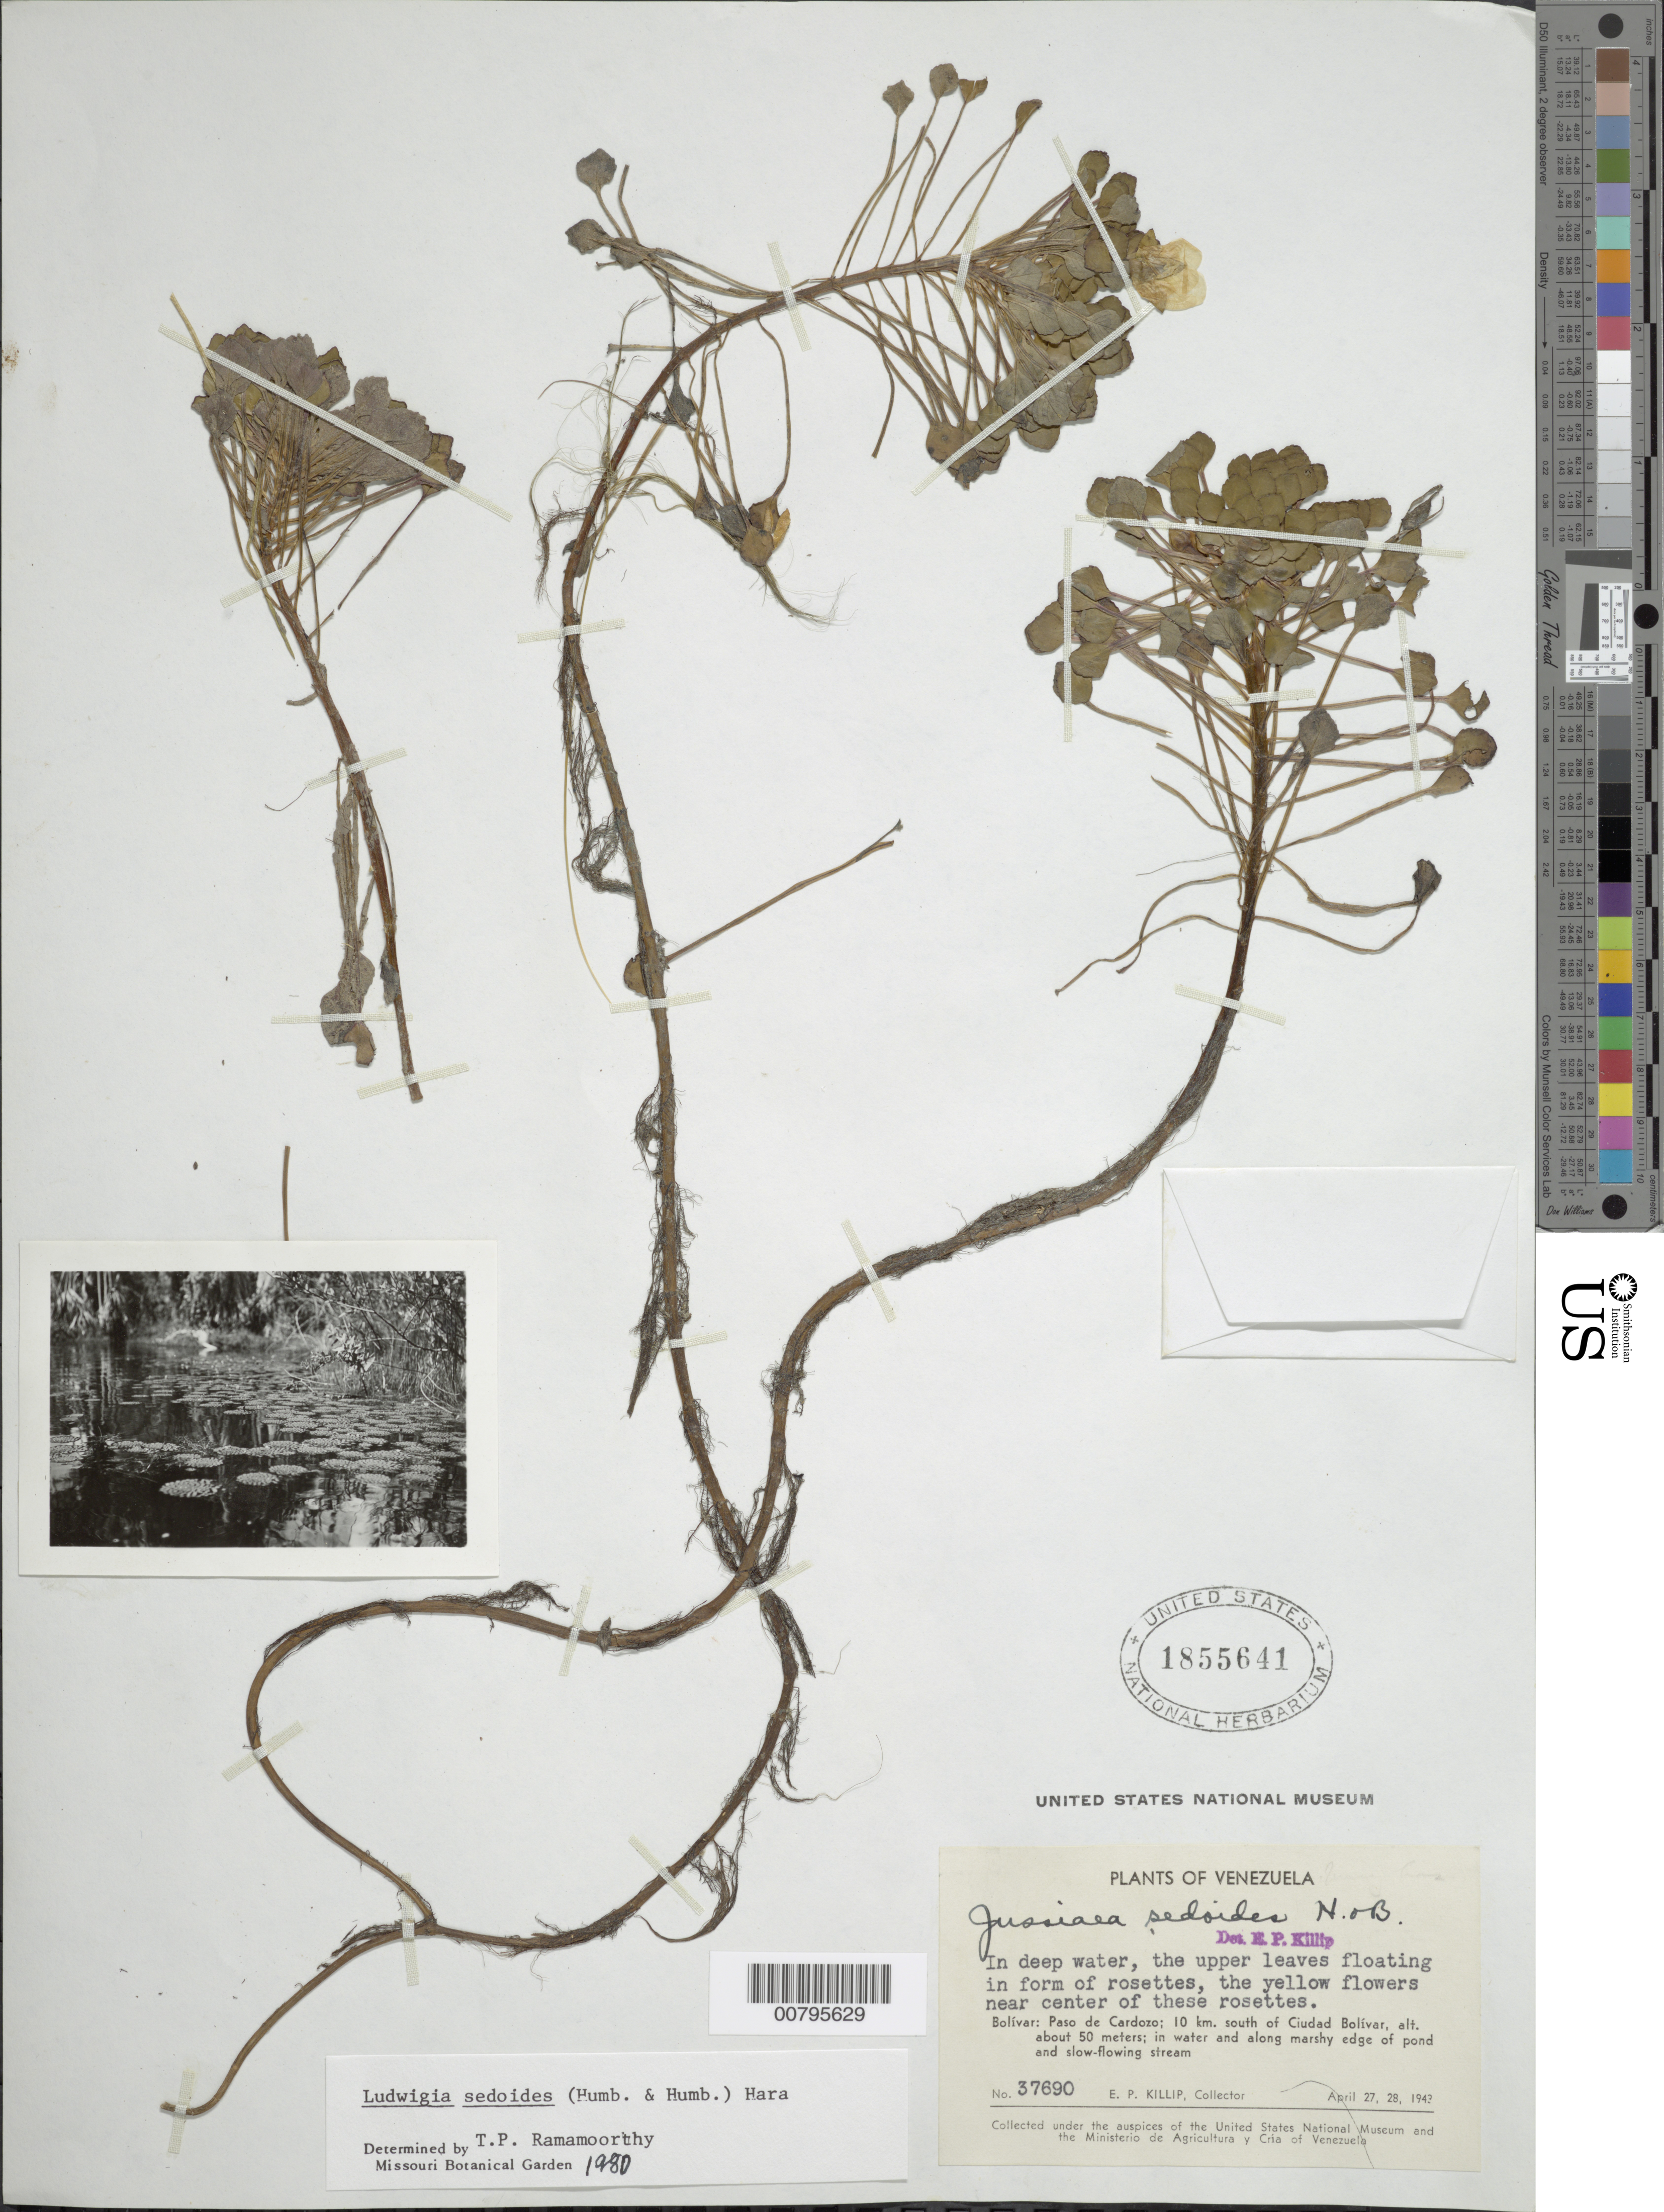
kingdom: Plantae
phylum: Tracheophyta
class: Magnoliopsida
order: Myrtales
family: Onagraceae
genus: Ludwigia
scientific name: Ludwigia sedoides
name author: (Humb. & Bonpl.) H. Hara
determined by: Ramamoorthy, T. P.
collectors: E. P. Killip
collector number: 37690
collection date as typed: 27-Apr-43 to 28-Apr-43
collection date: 1943-04-27/1943-04-28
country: Venezuela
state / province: Bolívar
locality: Paso de Cardozo; 10 km south of Ciudad Bolívar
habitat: In water and along marshy edge of pond and slow-flowing stream, growing in deep water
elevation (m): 50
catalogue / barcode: US 1855641